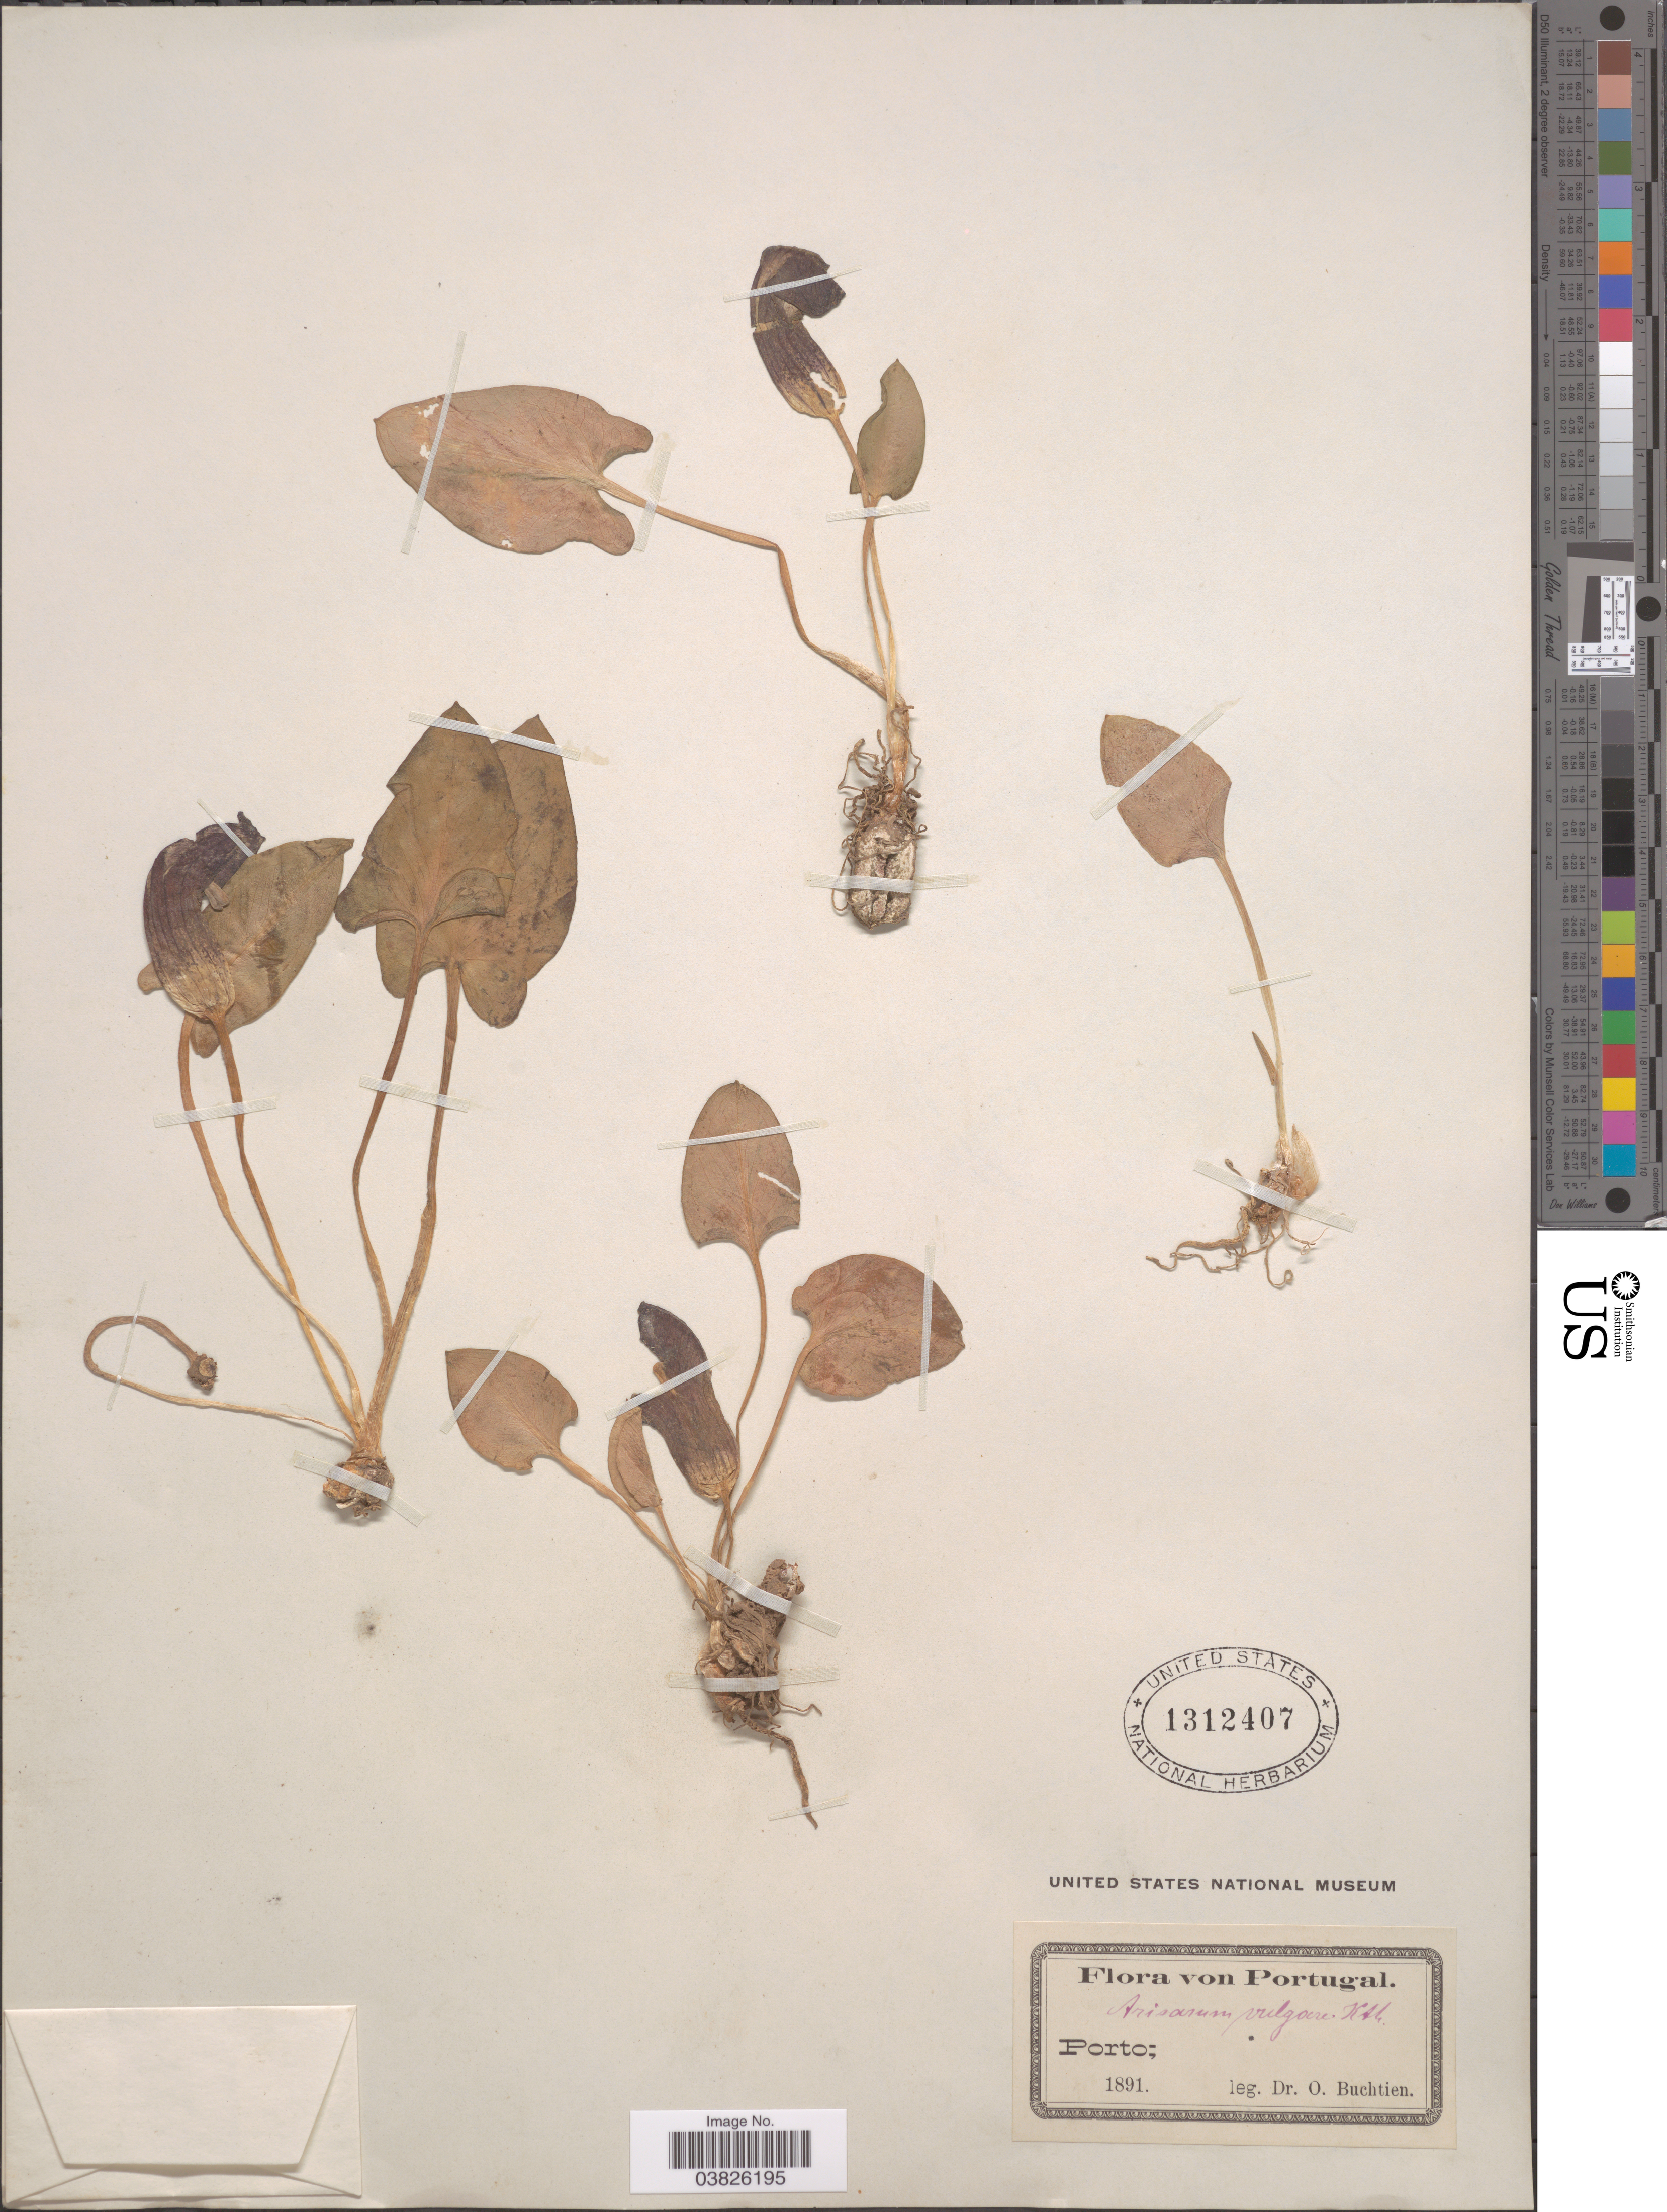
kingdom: Plantae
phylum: Tracheophyta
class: Liliopsida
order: Alismatales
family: Araceae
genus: Arisarum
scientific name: Arisarum vulgare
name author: Targ. Tozz.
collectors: O. Buchtien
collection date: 1891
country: Portugal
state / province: Porto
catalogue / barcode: US 1312407